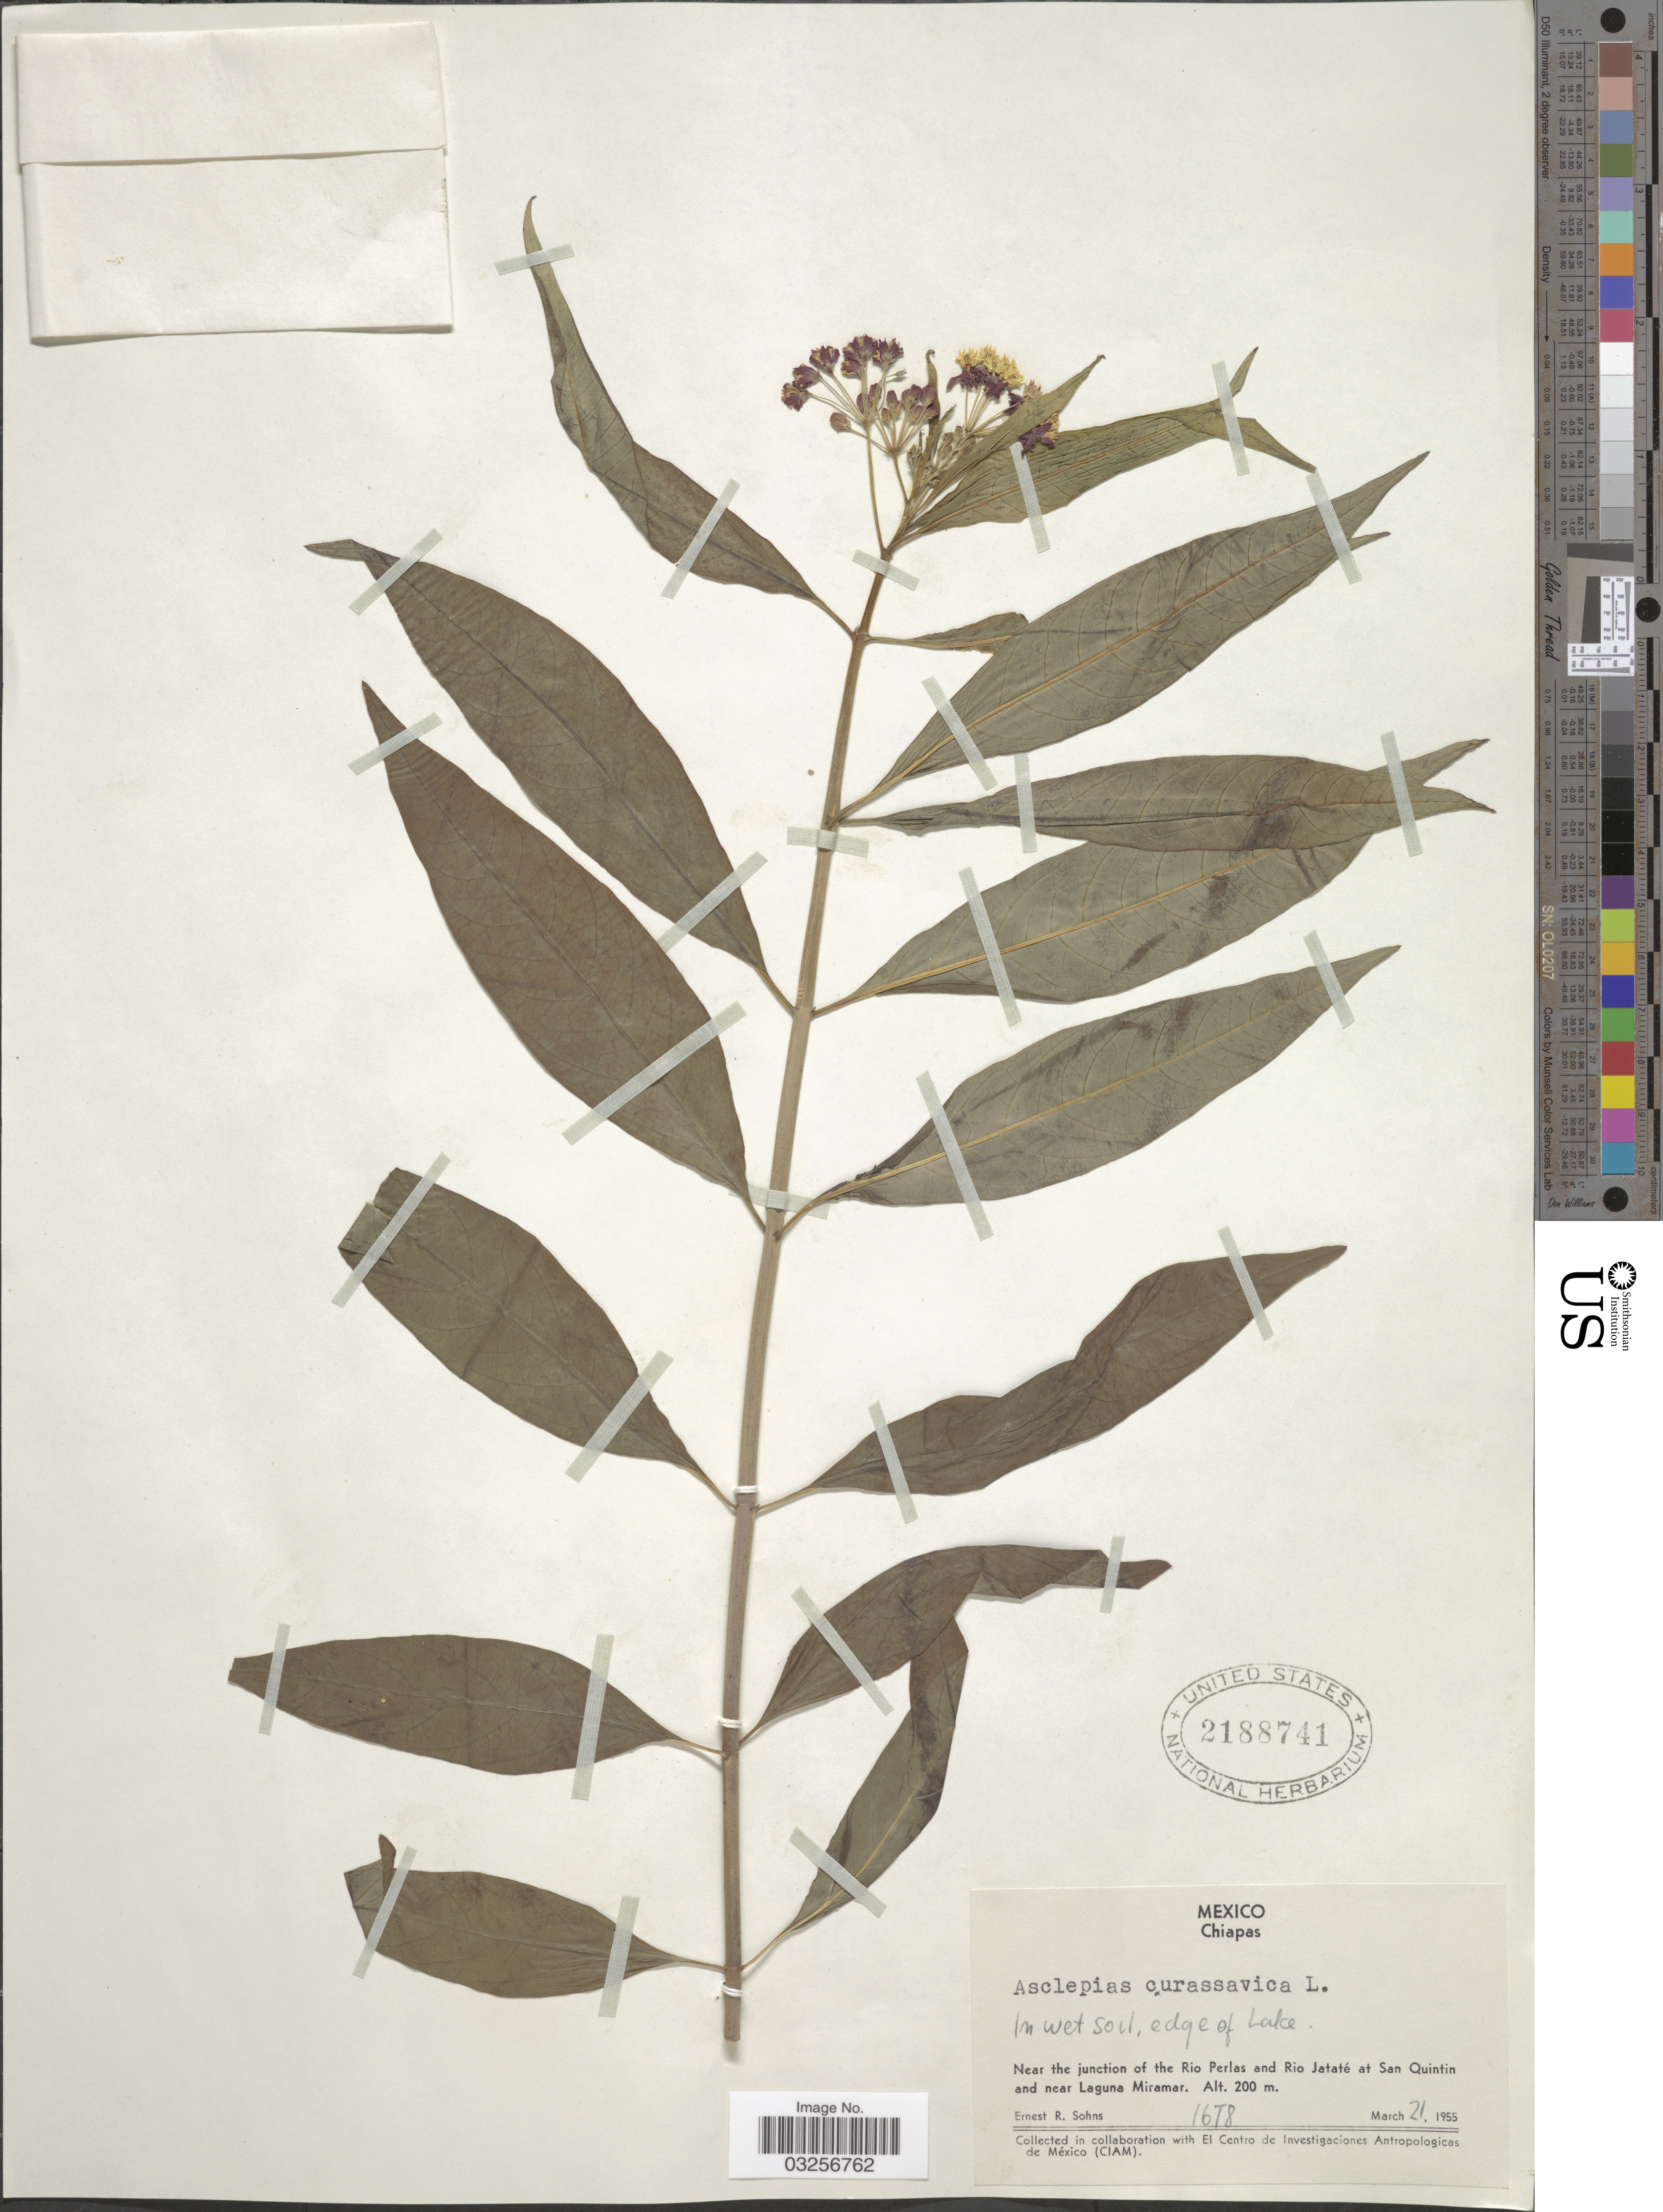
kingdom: Plantae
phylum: Tracheophyta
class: Magnoliopsida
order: Gentianales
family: Apocynaceae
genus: Asclepias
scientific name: Asclepias curassavica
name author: L.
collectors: E. R. Sohns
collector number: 1678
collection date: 1955-03-21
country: Mexico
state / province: Chiapas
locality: Near the junction of the Rio Perlas and Rio Jataté at San Quintin and near Laguna Miramar.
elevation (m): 200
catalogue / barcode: US 2188741